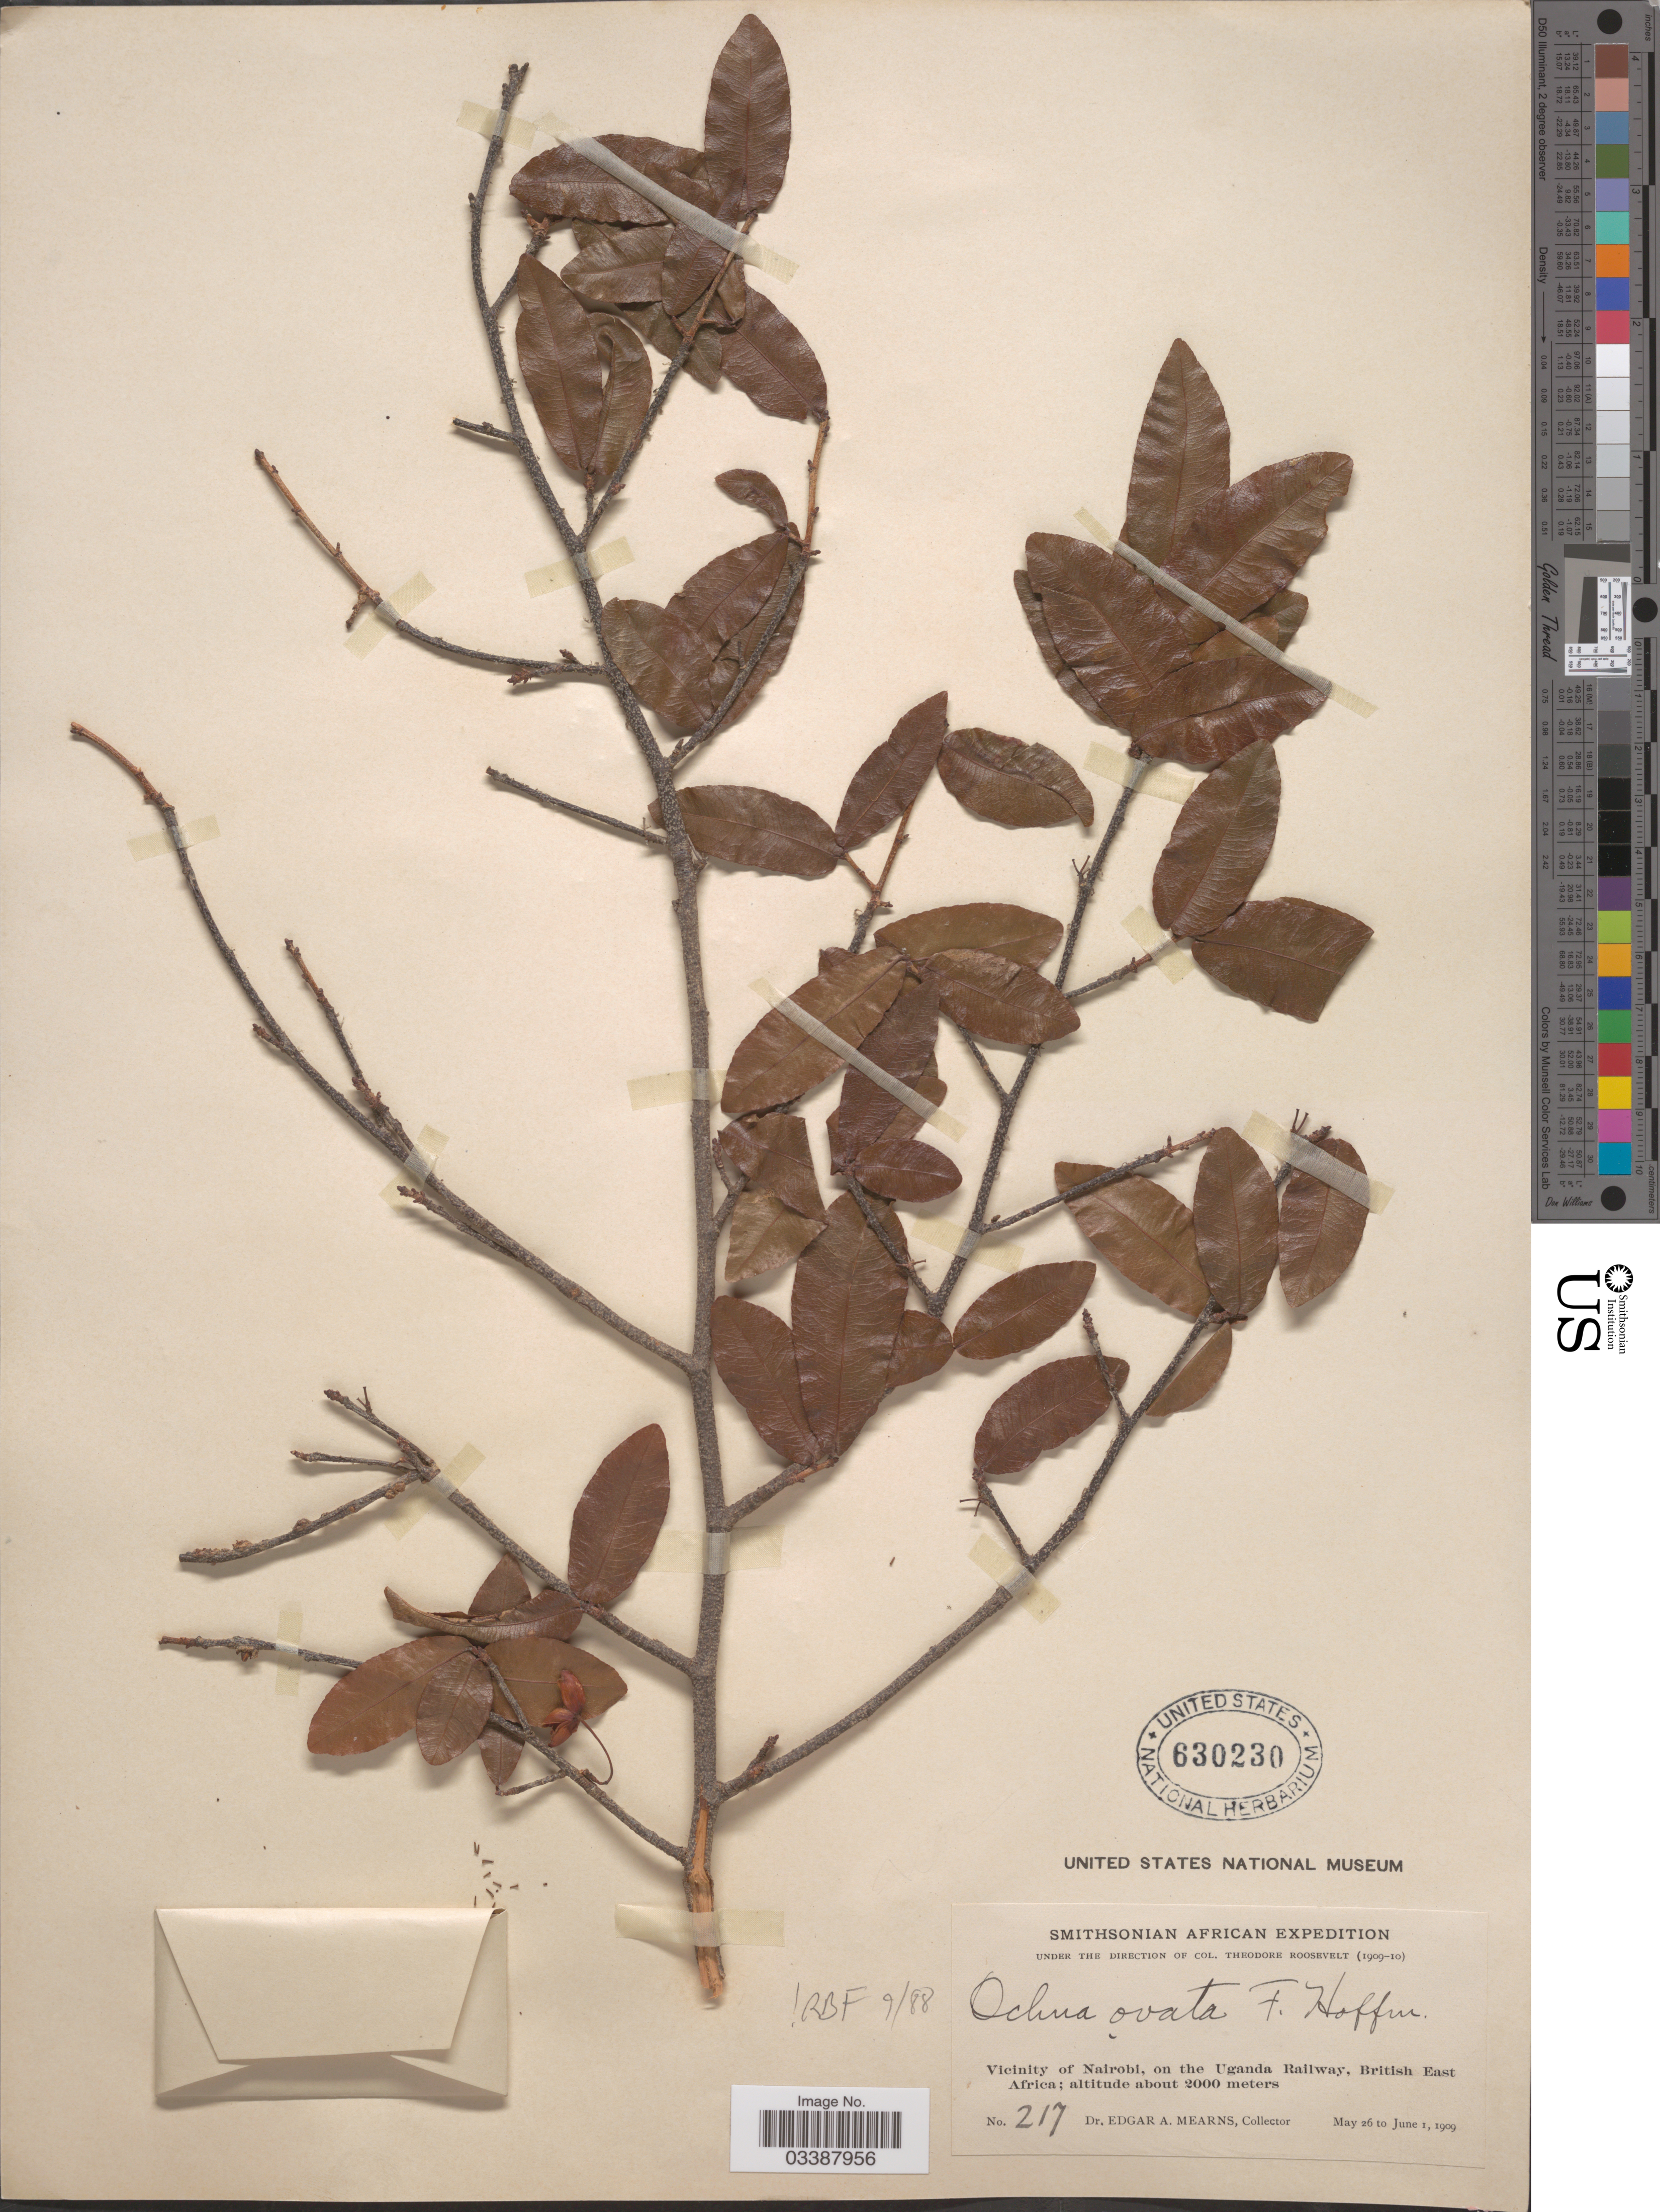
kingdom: Plantae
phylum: Tracheophyta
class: Magnoliopsida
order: Malpighiales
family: Ochnaceae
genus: Ochna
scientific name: Ochna ovata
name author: F. Hoffm.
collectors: E. A. Mearns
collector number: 217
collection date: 1909-05-26/1909-06-01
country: Kenya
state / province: Nairobi Area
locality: Vicinity of Nairobi, on the Uganda Railway, British East Africa.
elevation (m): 2000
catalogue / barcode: US 630230